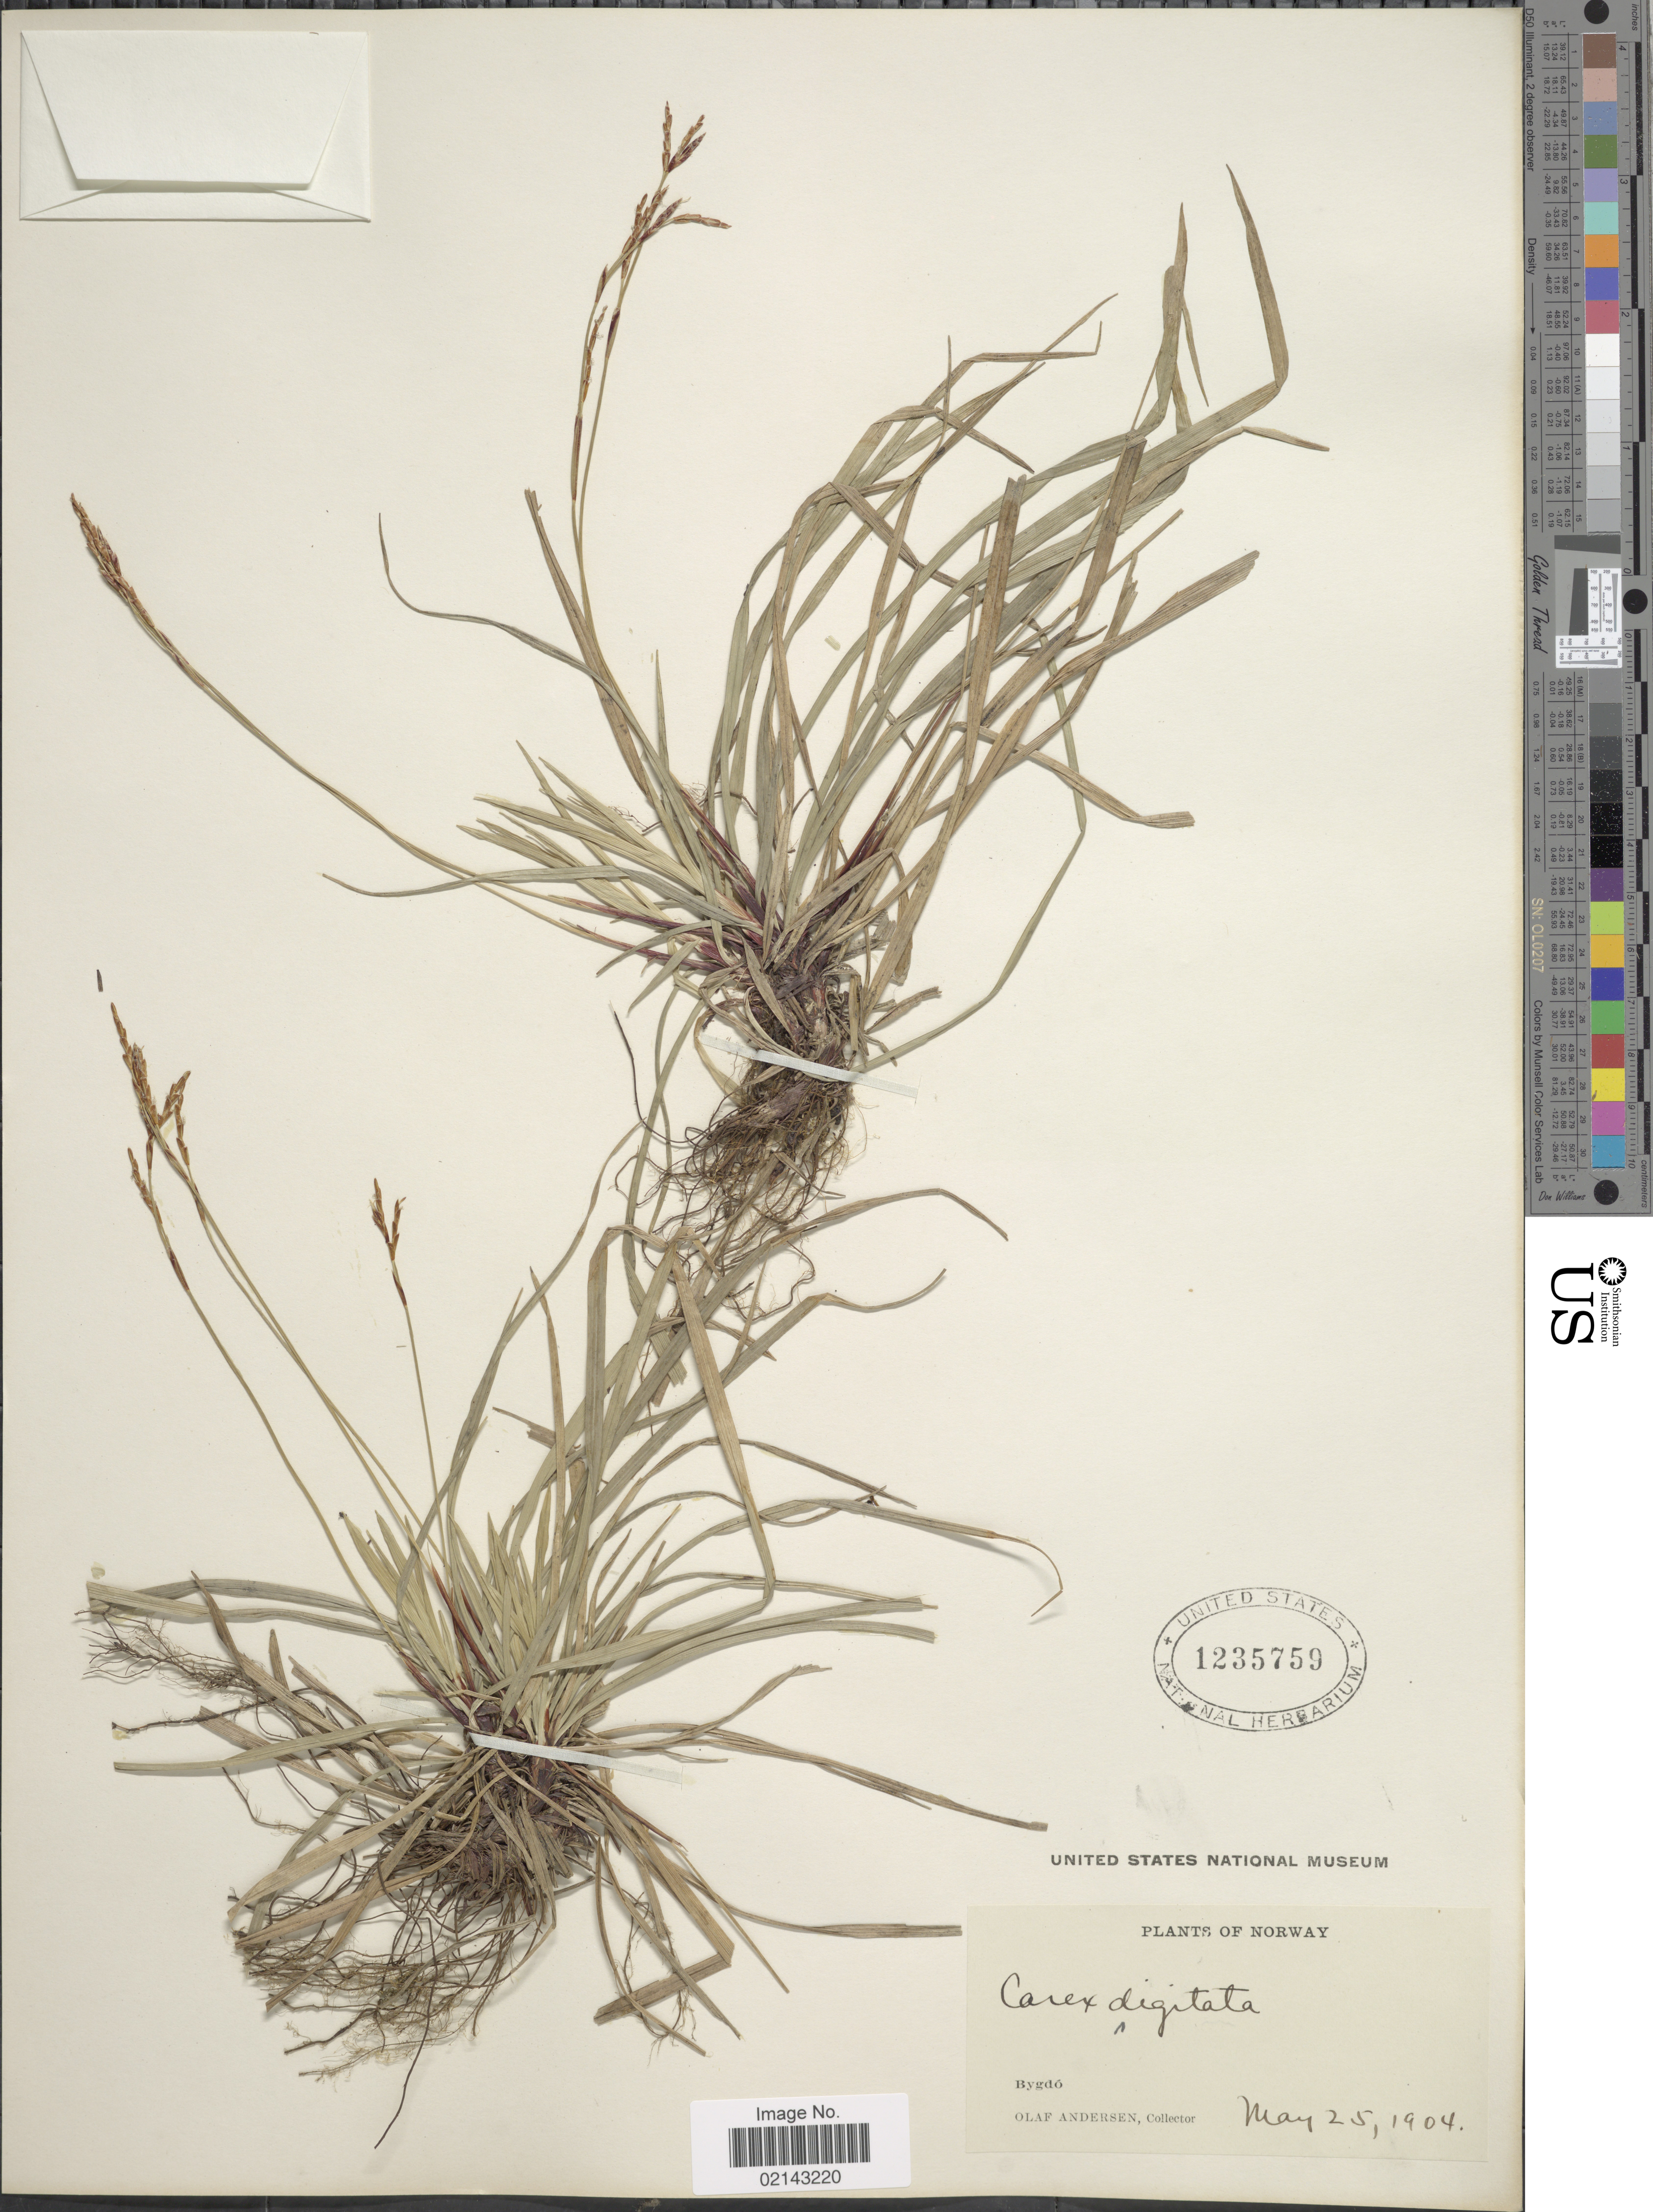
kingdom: Plantae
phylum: Tracheophyta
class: Liliopsida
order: Poales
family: Cyperaceae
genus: Carex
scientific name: Carex digitata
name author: L.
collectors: O. Andersen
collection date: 1904-05-25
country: Norway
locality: Bygdó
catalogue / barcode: US 1235759